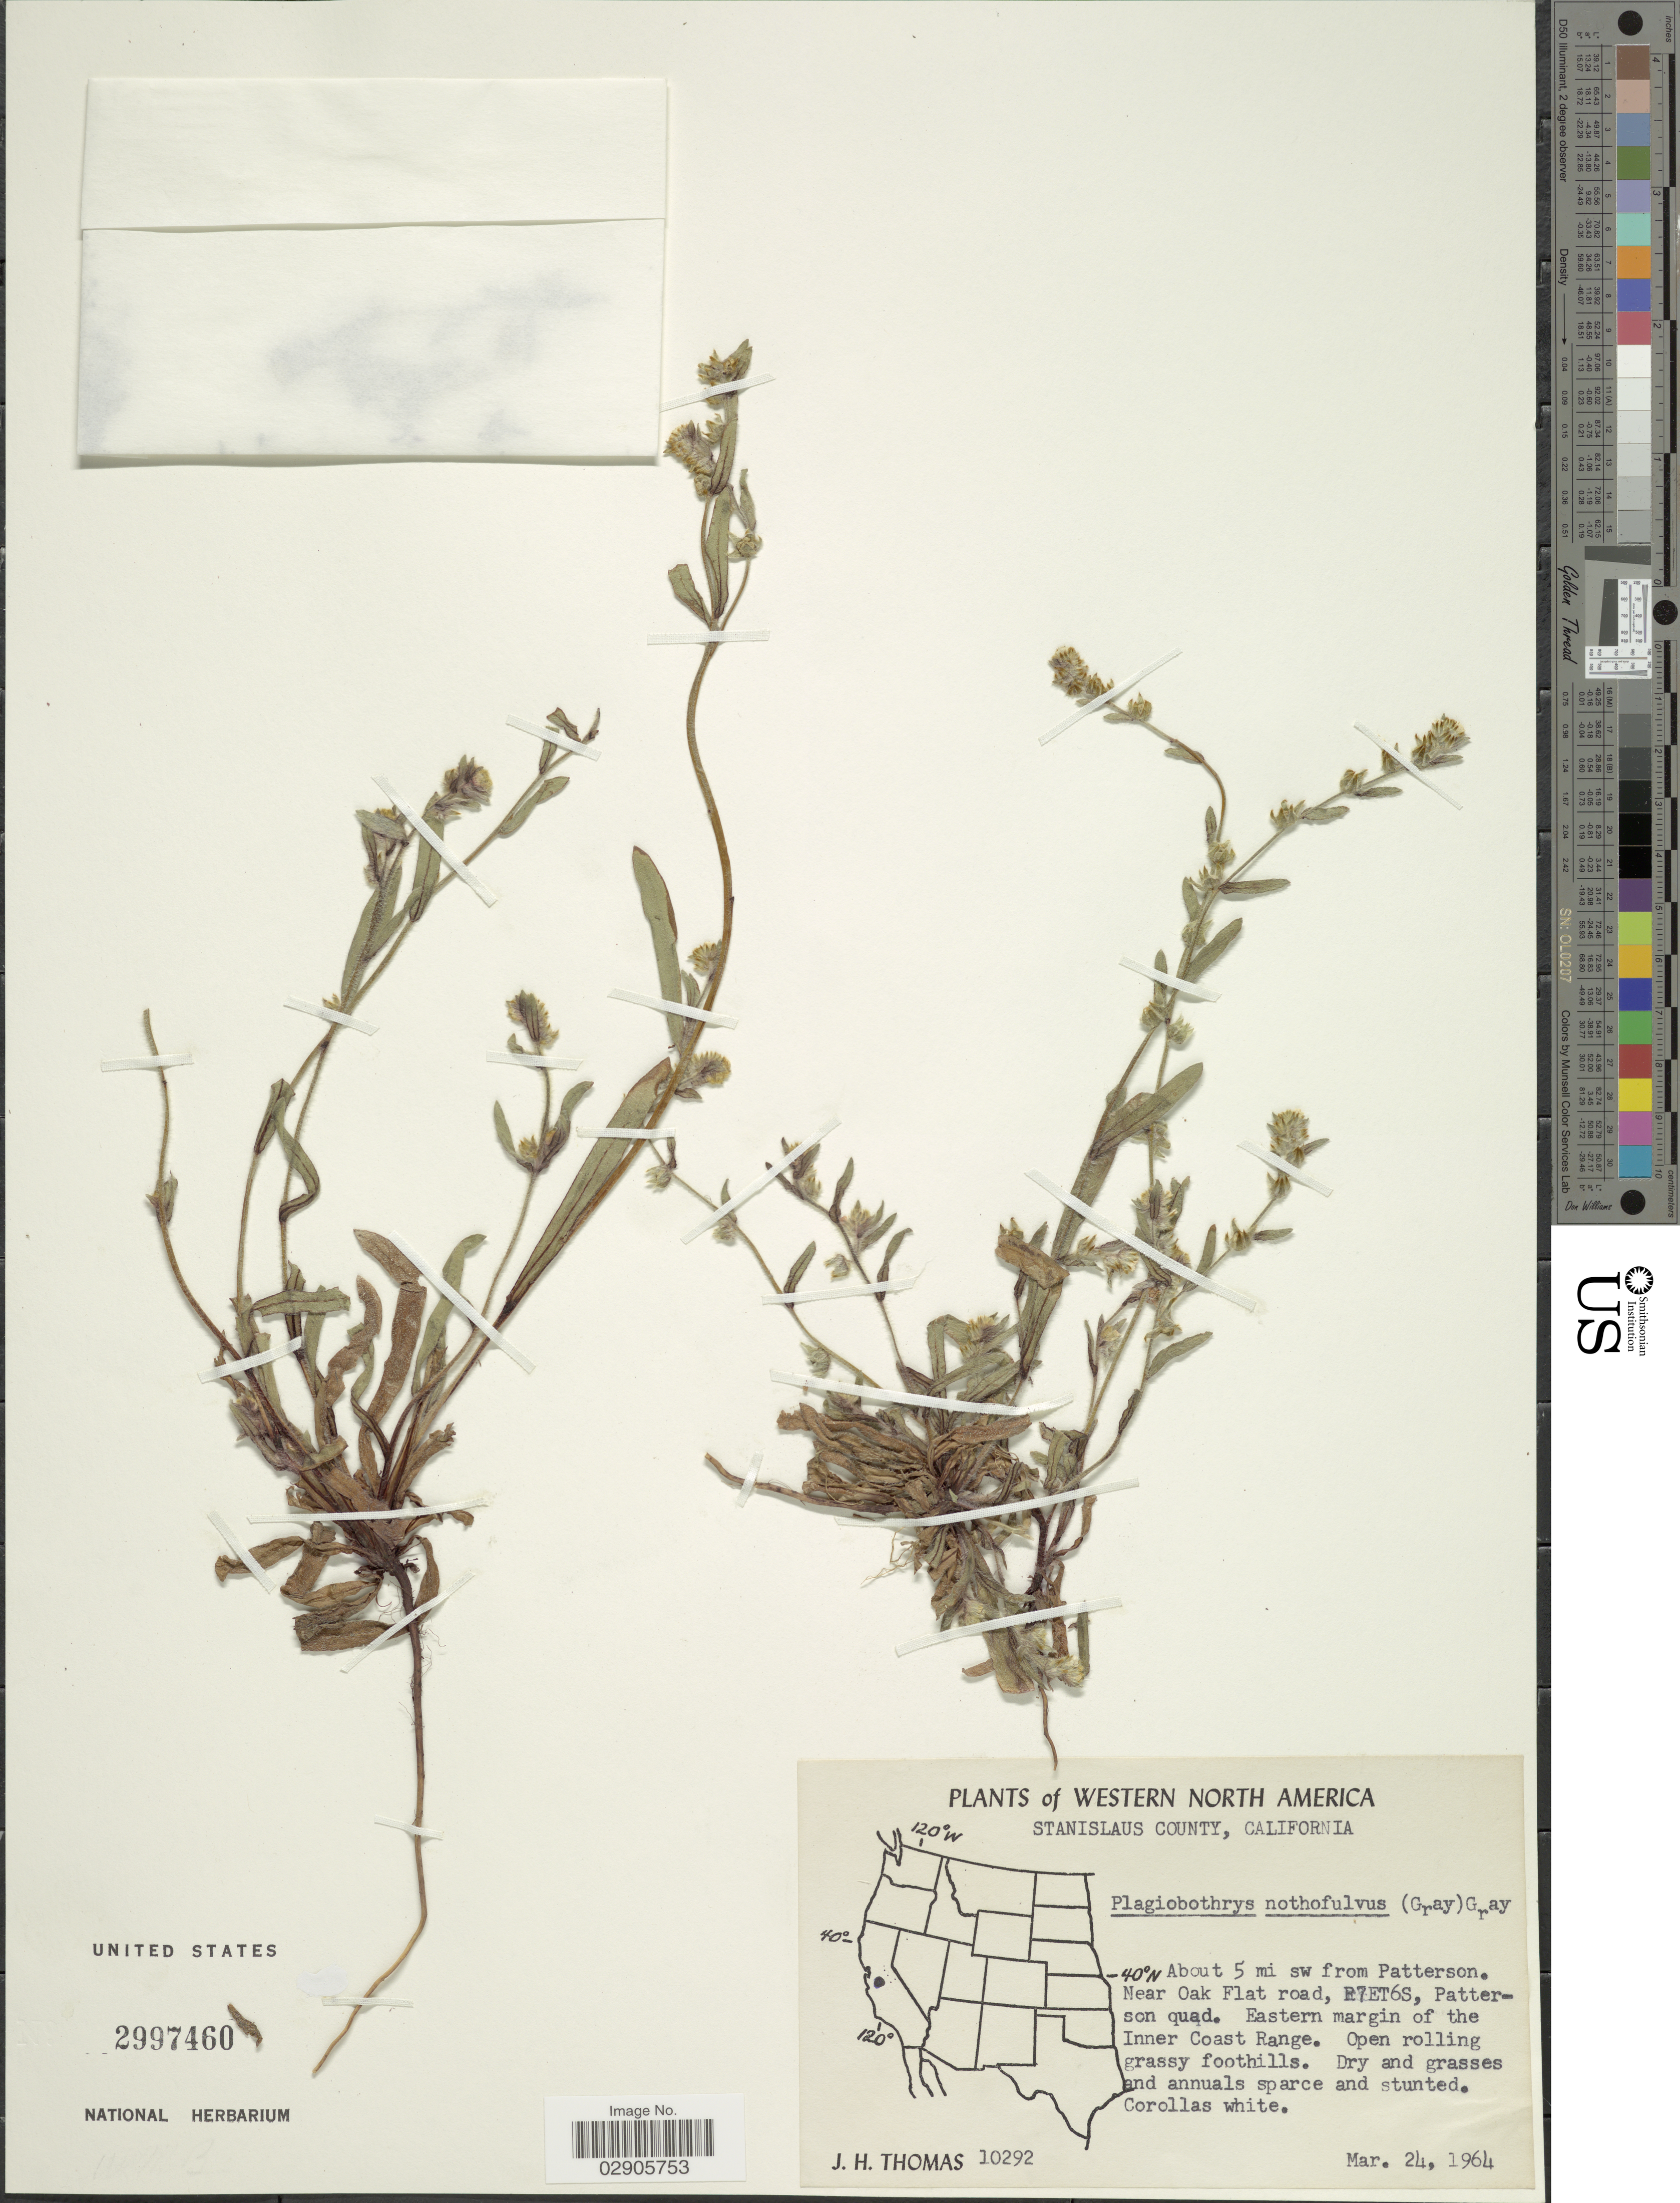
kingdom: Plantae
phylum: Tracheophyta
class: Magnoliopsida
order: Boraginales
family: Boraginaceae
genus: Plagiobothrys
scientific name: Plagiobothrys nothofulvus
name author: (A. Gray) A. Gray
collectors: J. H. Thomas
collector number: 10292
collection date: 1964-03-24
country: United States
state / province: California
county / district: Stanislaus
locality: The Western North America. Stanislaus County. About 5 mi sw from Patterson. Near Oak Flat road, R7ET6S, Patterson quad. Eastern margin of the Inner Coast Range.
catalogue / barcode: US 2997460